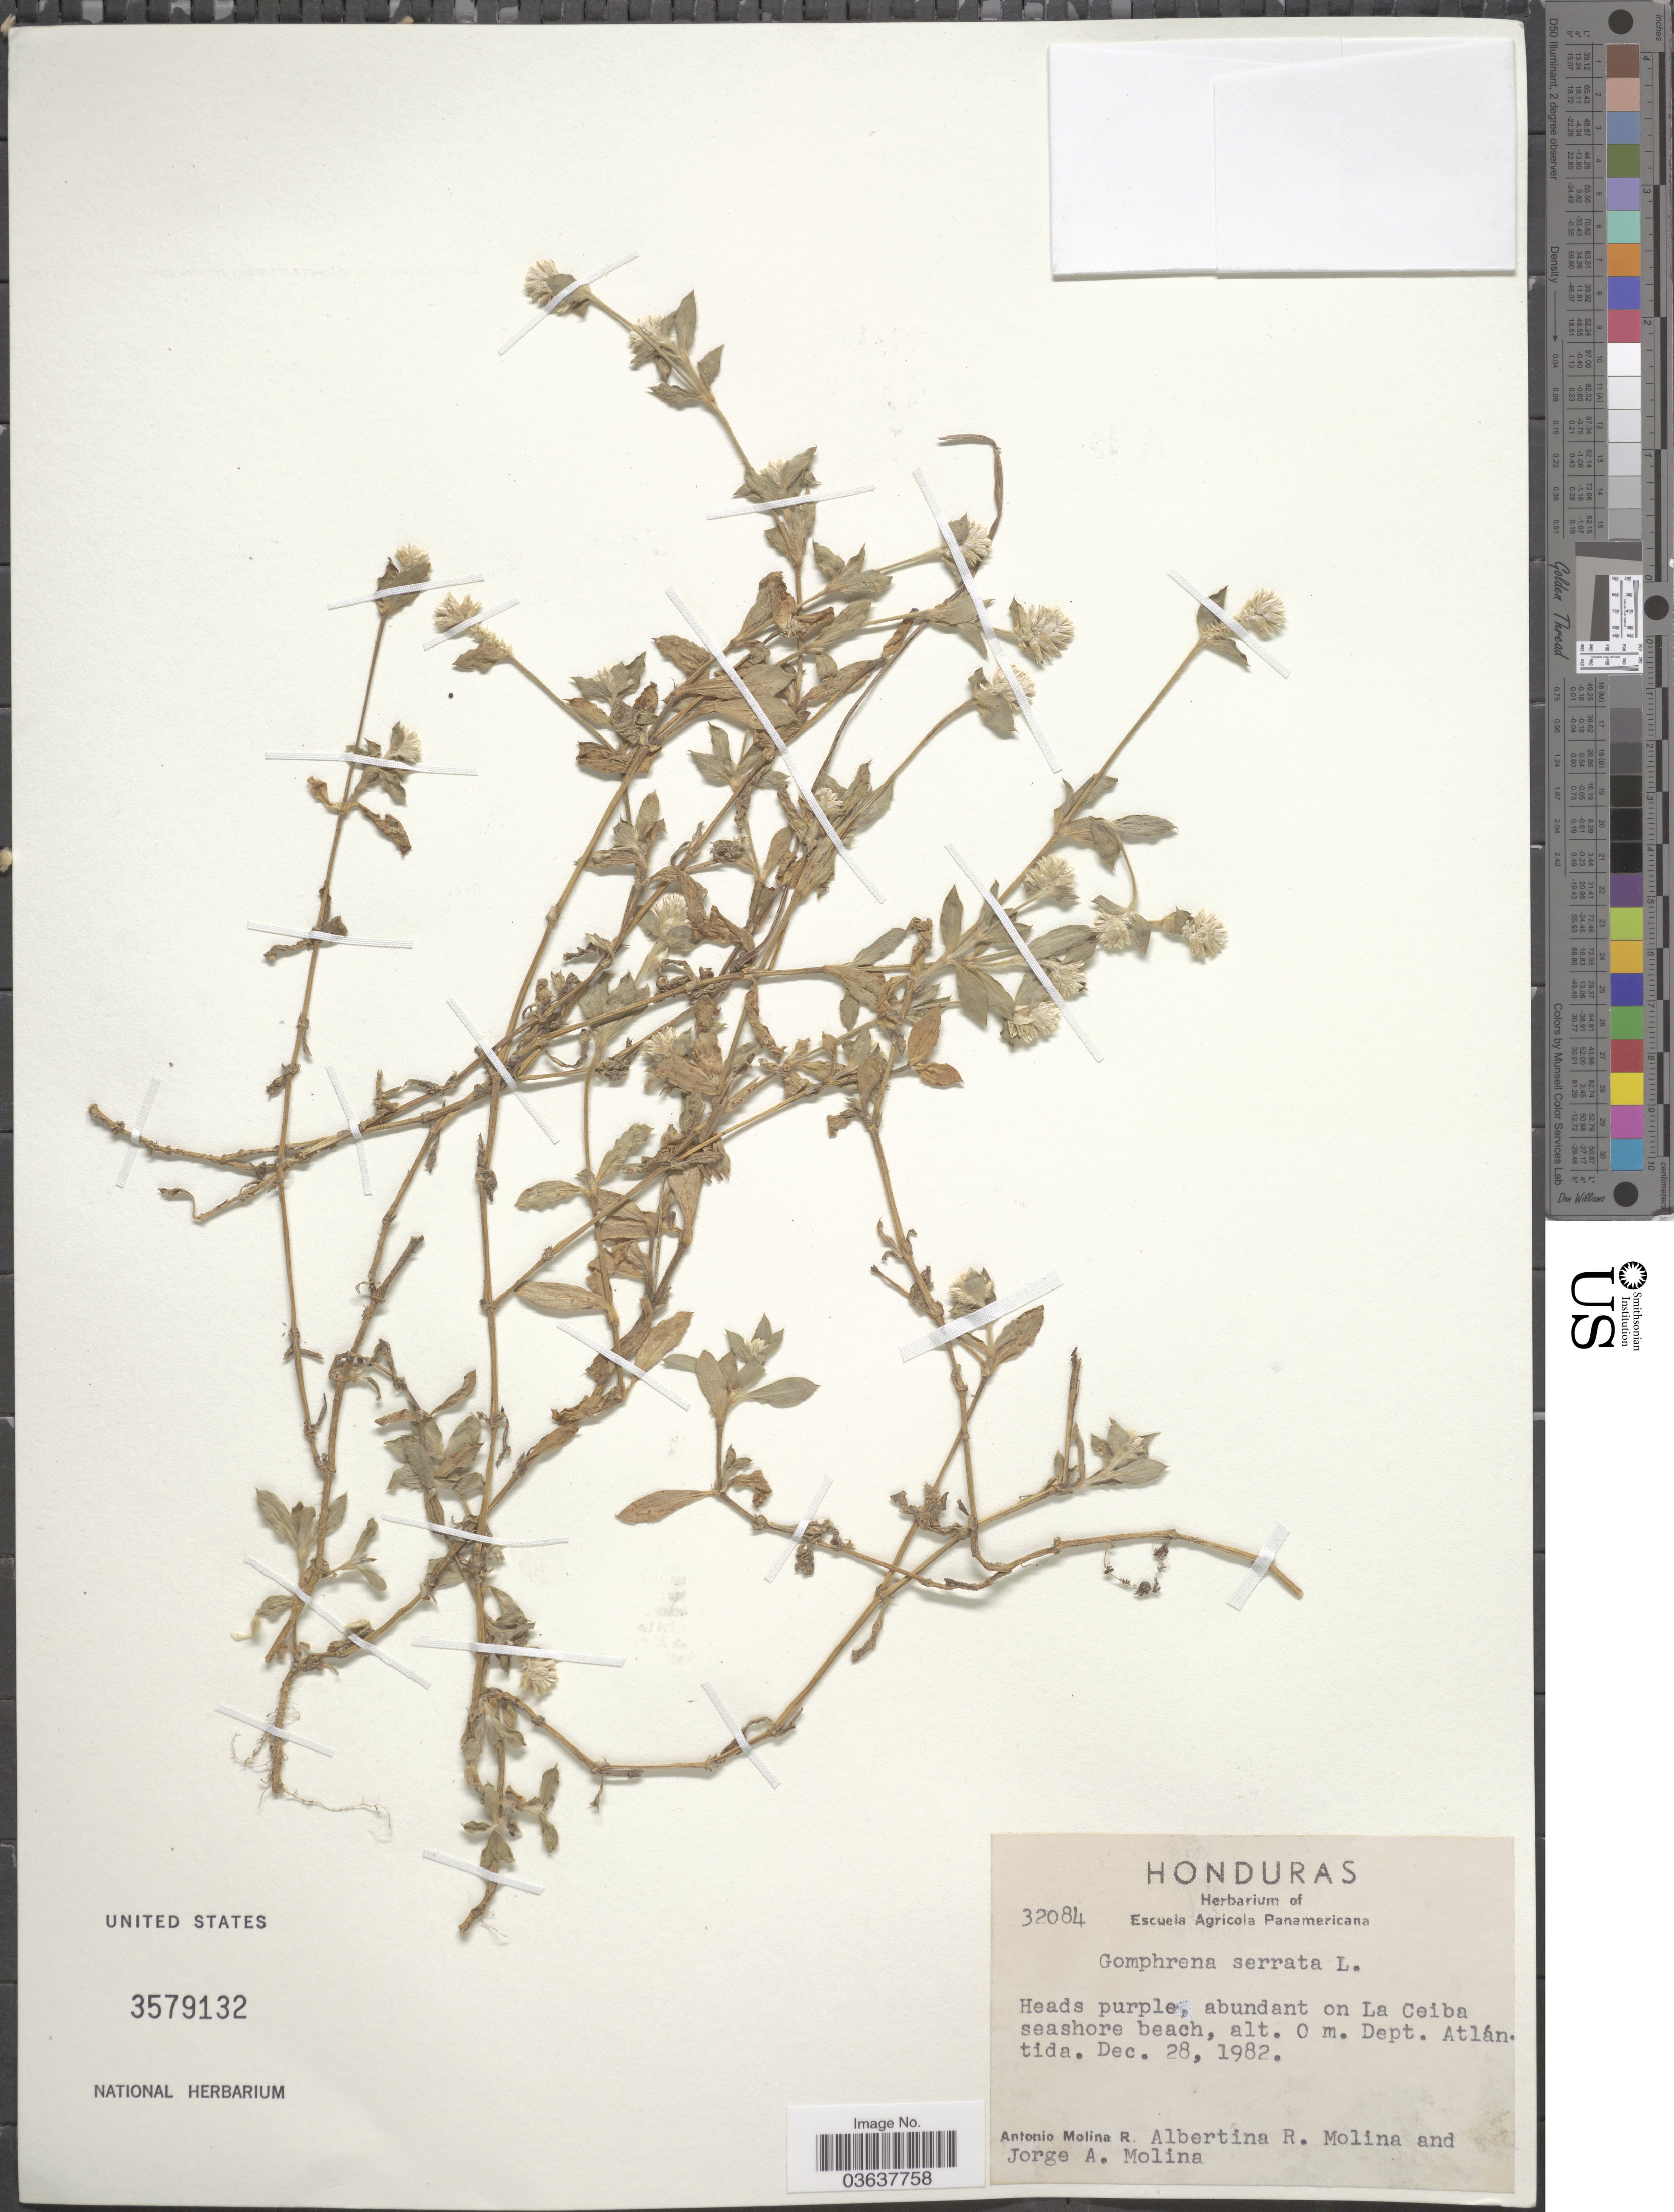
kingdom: Plantae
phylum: Tracheophyta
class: Magnoliopsida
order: Caryophyllales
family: Amaranthaceae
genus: Gomphrena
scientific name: Gomphrena serrata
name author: L.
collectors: A. Molina R., A. R. Molina & J. A. Molina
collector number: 32084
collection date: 1982-12-28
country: Honduras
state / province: Atlántida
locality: Abundant on La Ceiba seashore beach, Dept. Atlántida.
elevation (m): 0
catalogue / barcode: US 3579132